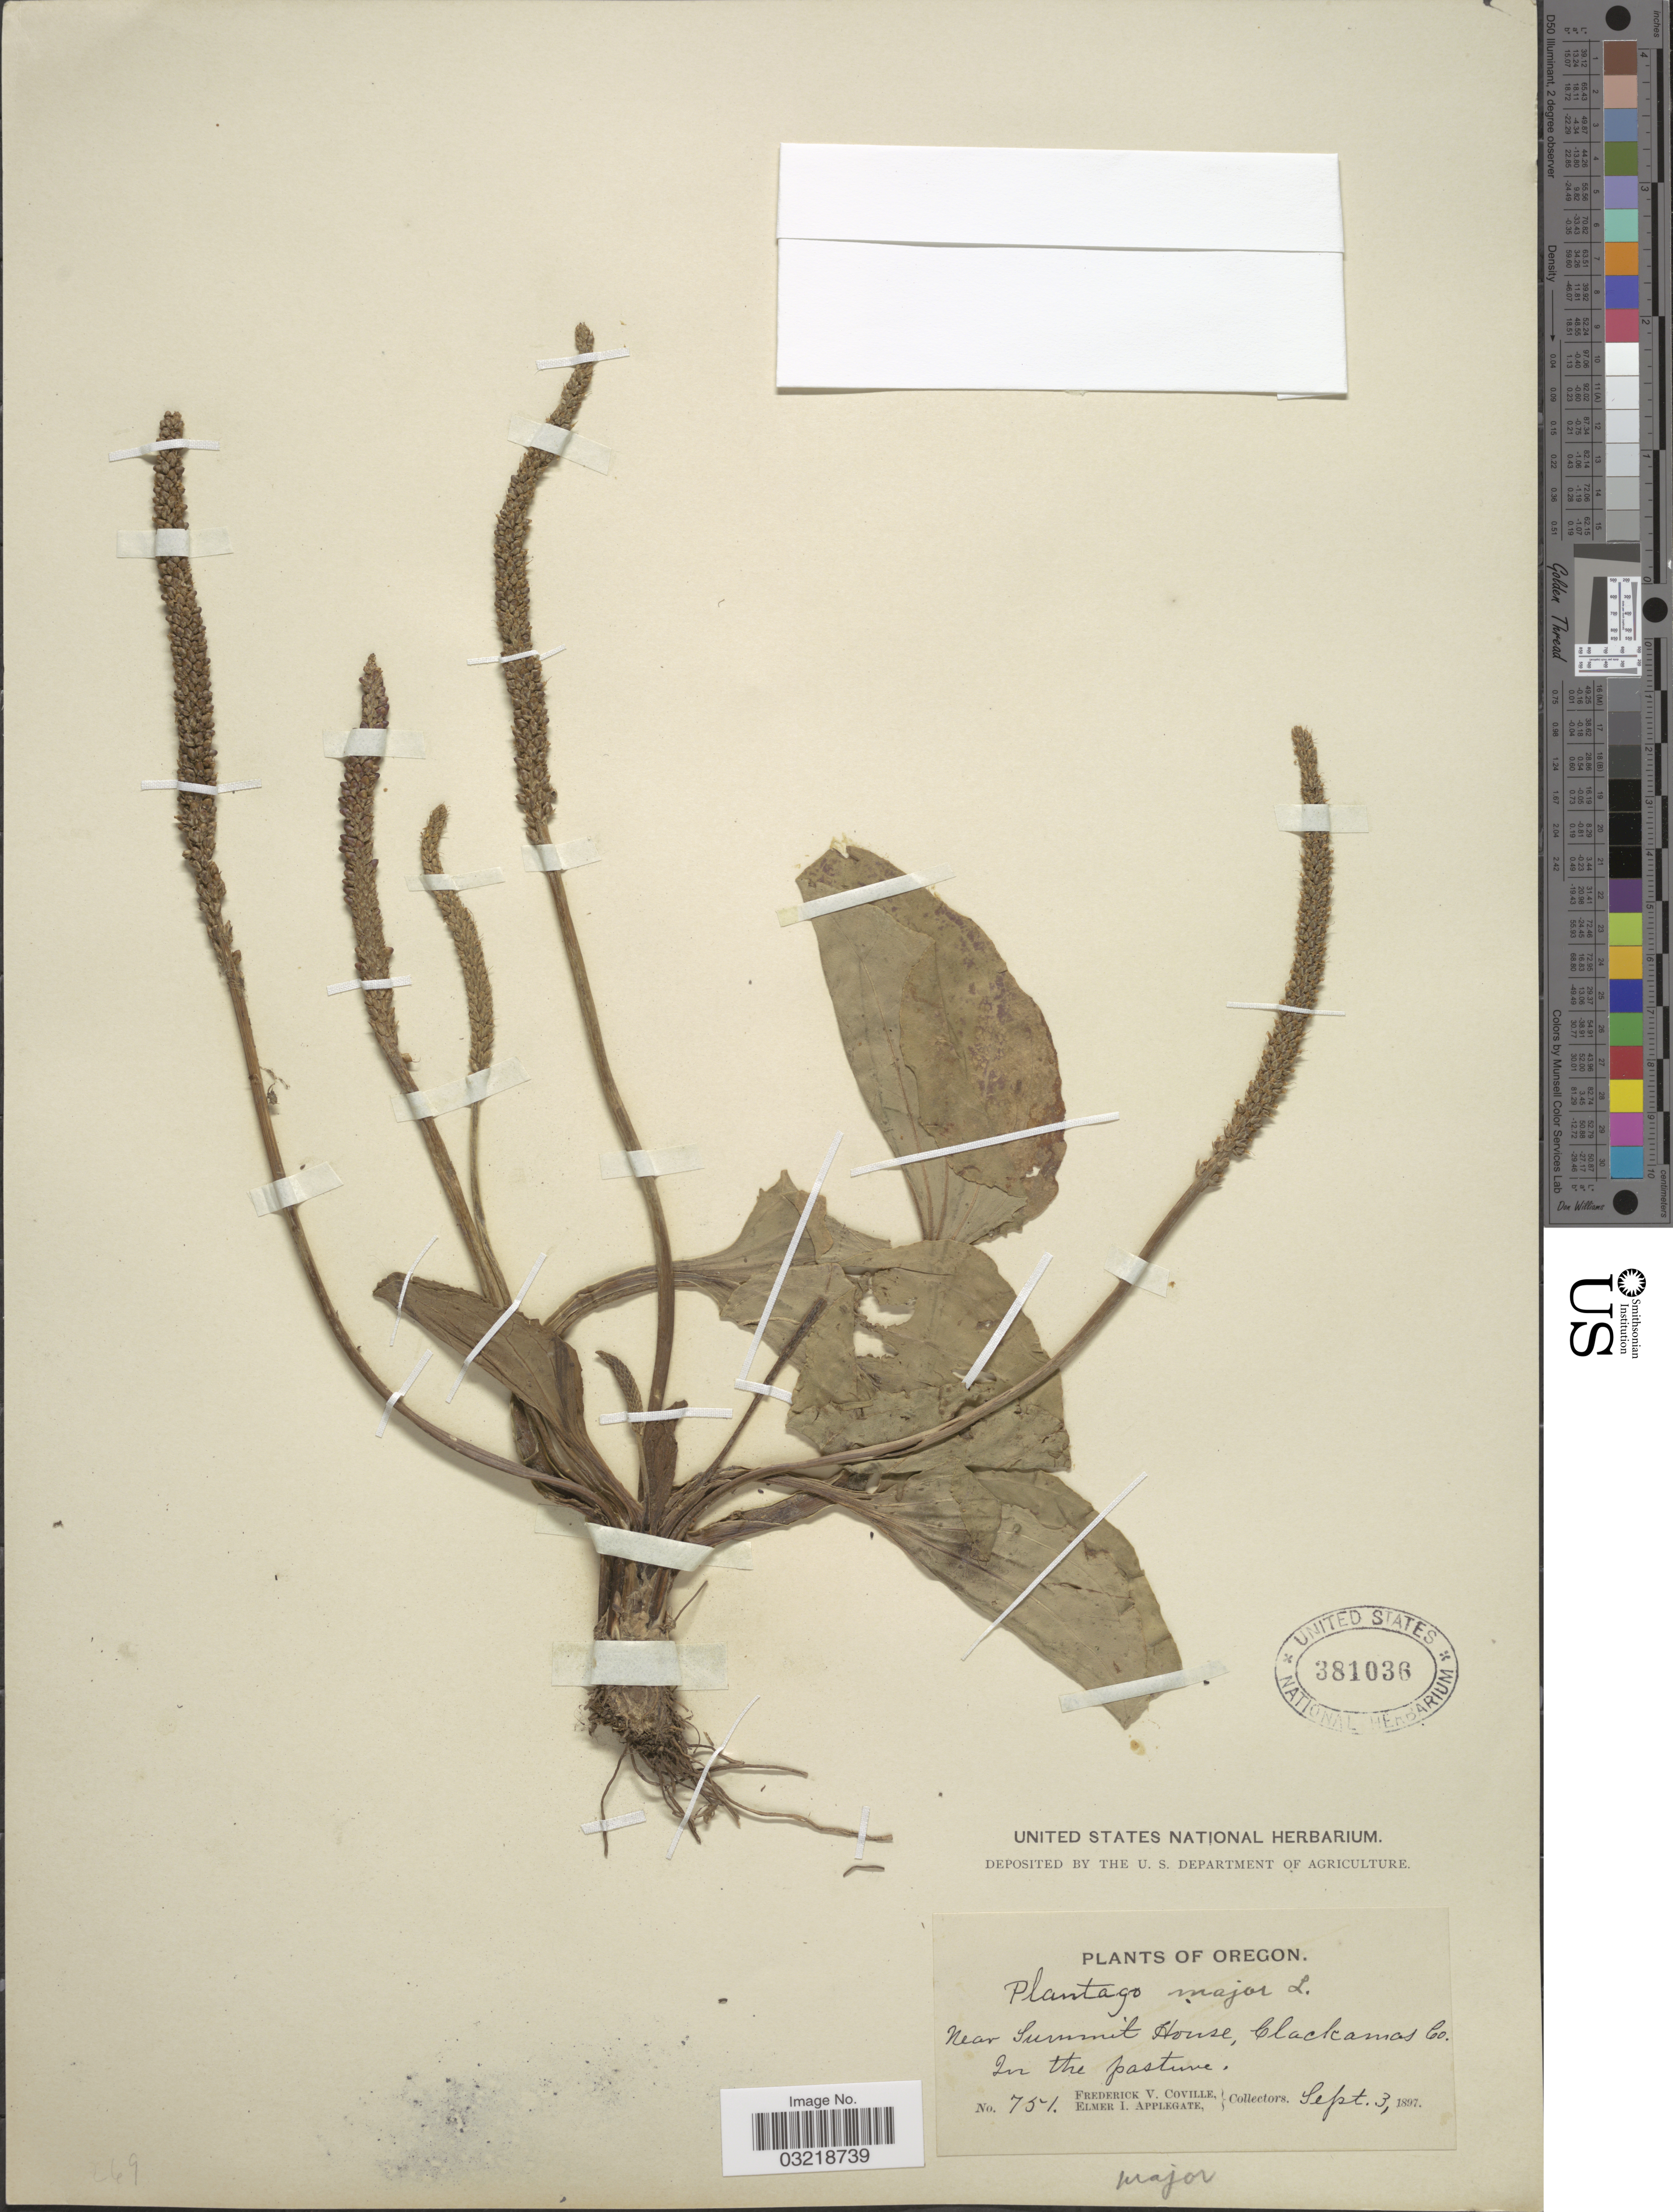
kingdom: Plantae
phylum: Tracheophyta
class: Magnoliopsida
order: Lamiales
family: Plantaginaceae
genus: Plantago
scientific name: Plantago major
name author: L.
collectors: F. V. Coville & E. I. Applegate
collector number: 751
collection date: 1897-09-03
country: United States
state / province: Oregon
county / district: Clackamas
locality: Near Summit House, Clackamas Co.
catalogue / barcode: US 381036